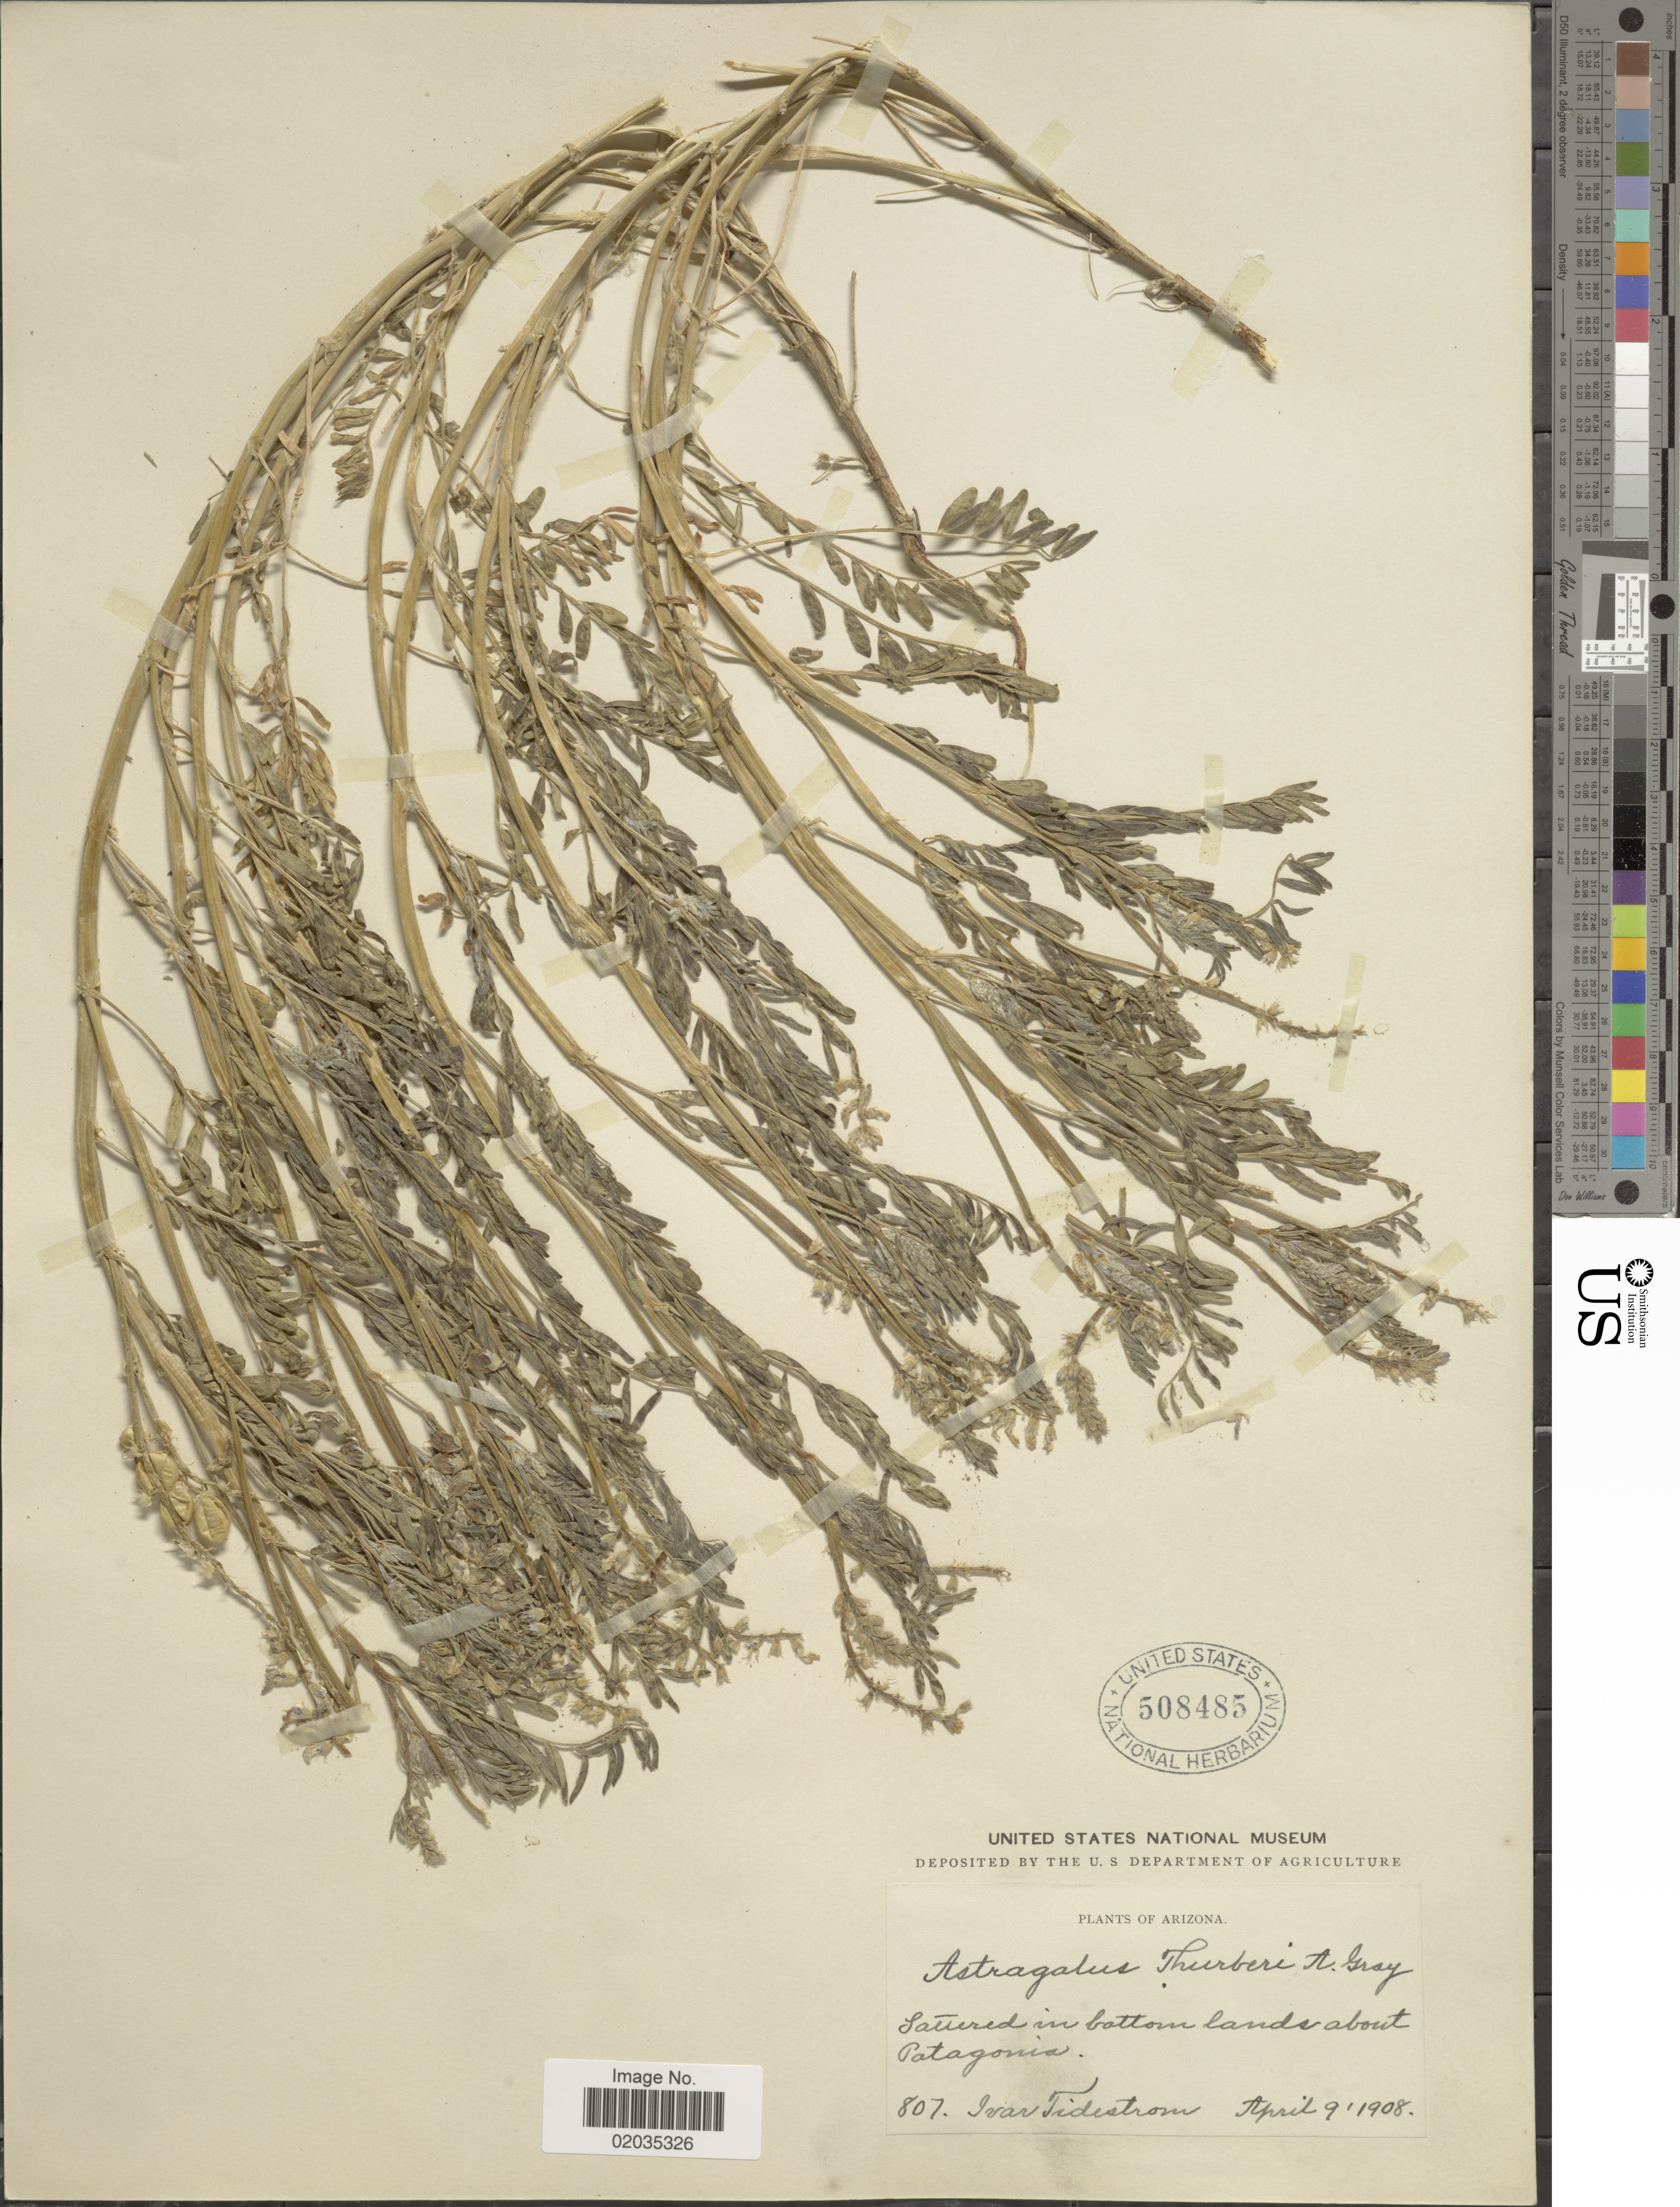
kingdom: Plantae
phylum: Tracheophyta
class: Magnoliopsida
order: Fabales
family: Fabaceae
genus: Astragalus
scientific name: Astragalus thurberi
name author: A. Gray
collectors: I. F. Tidestrom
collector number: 807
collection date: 1908-04-09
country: United States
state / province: Arizona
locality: About Patagonia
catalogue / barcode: US 508485